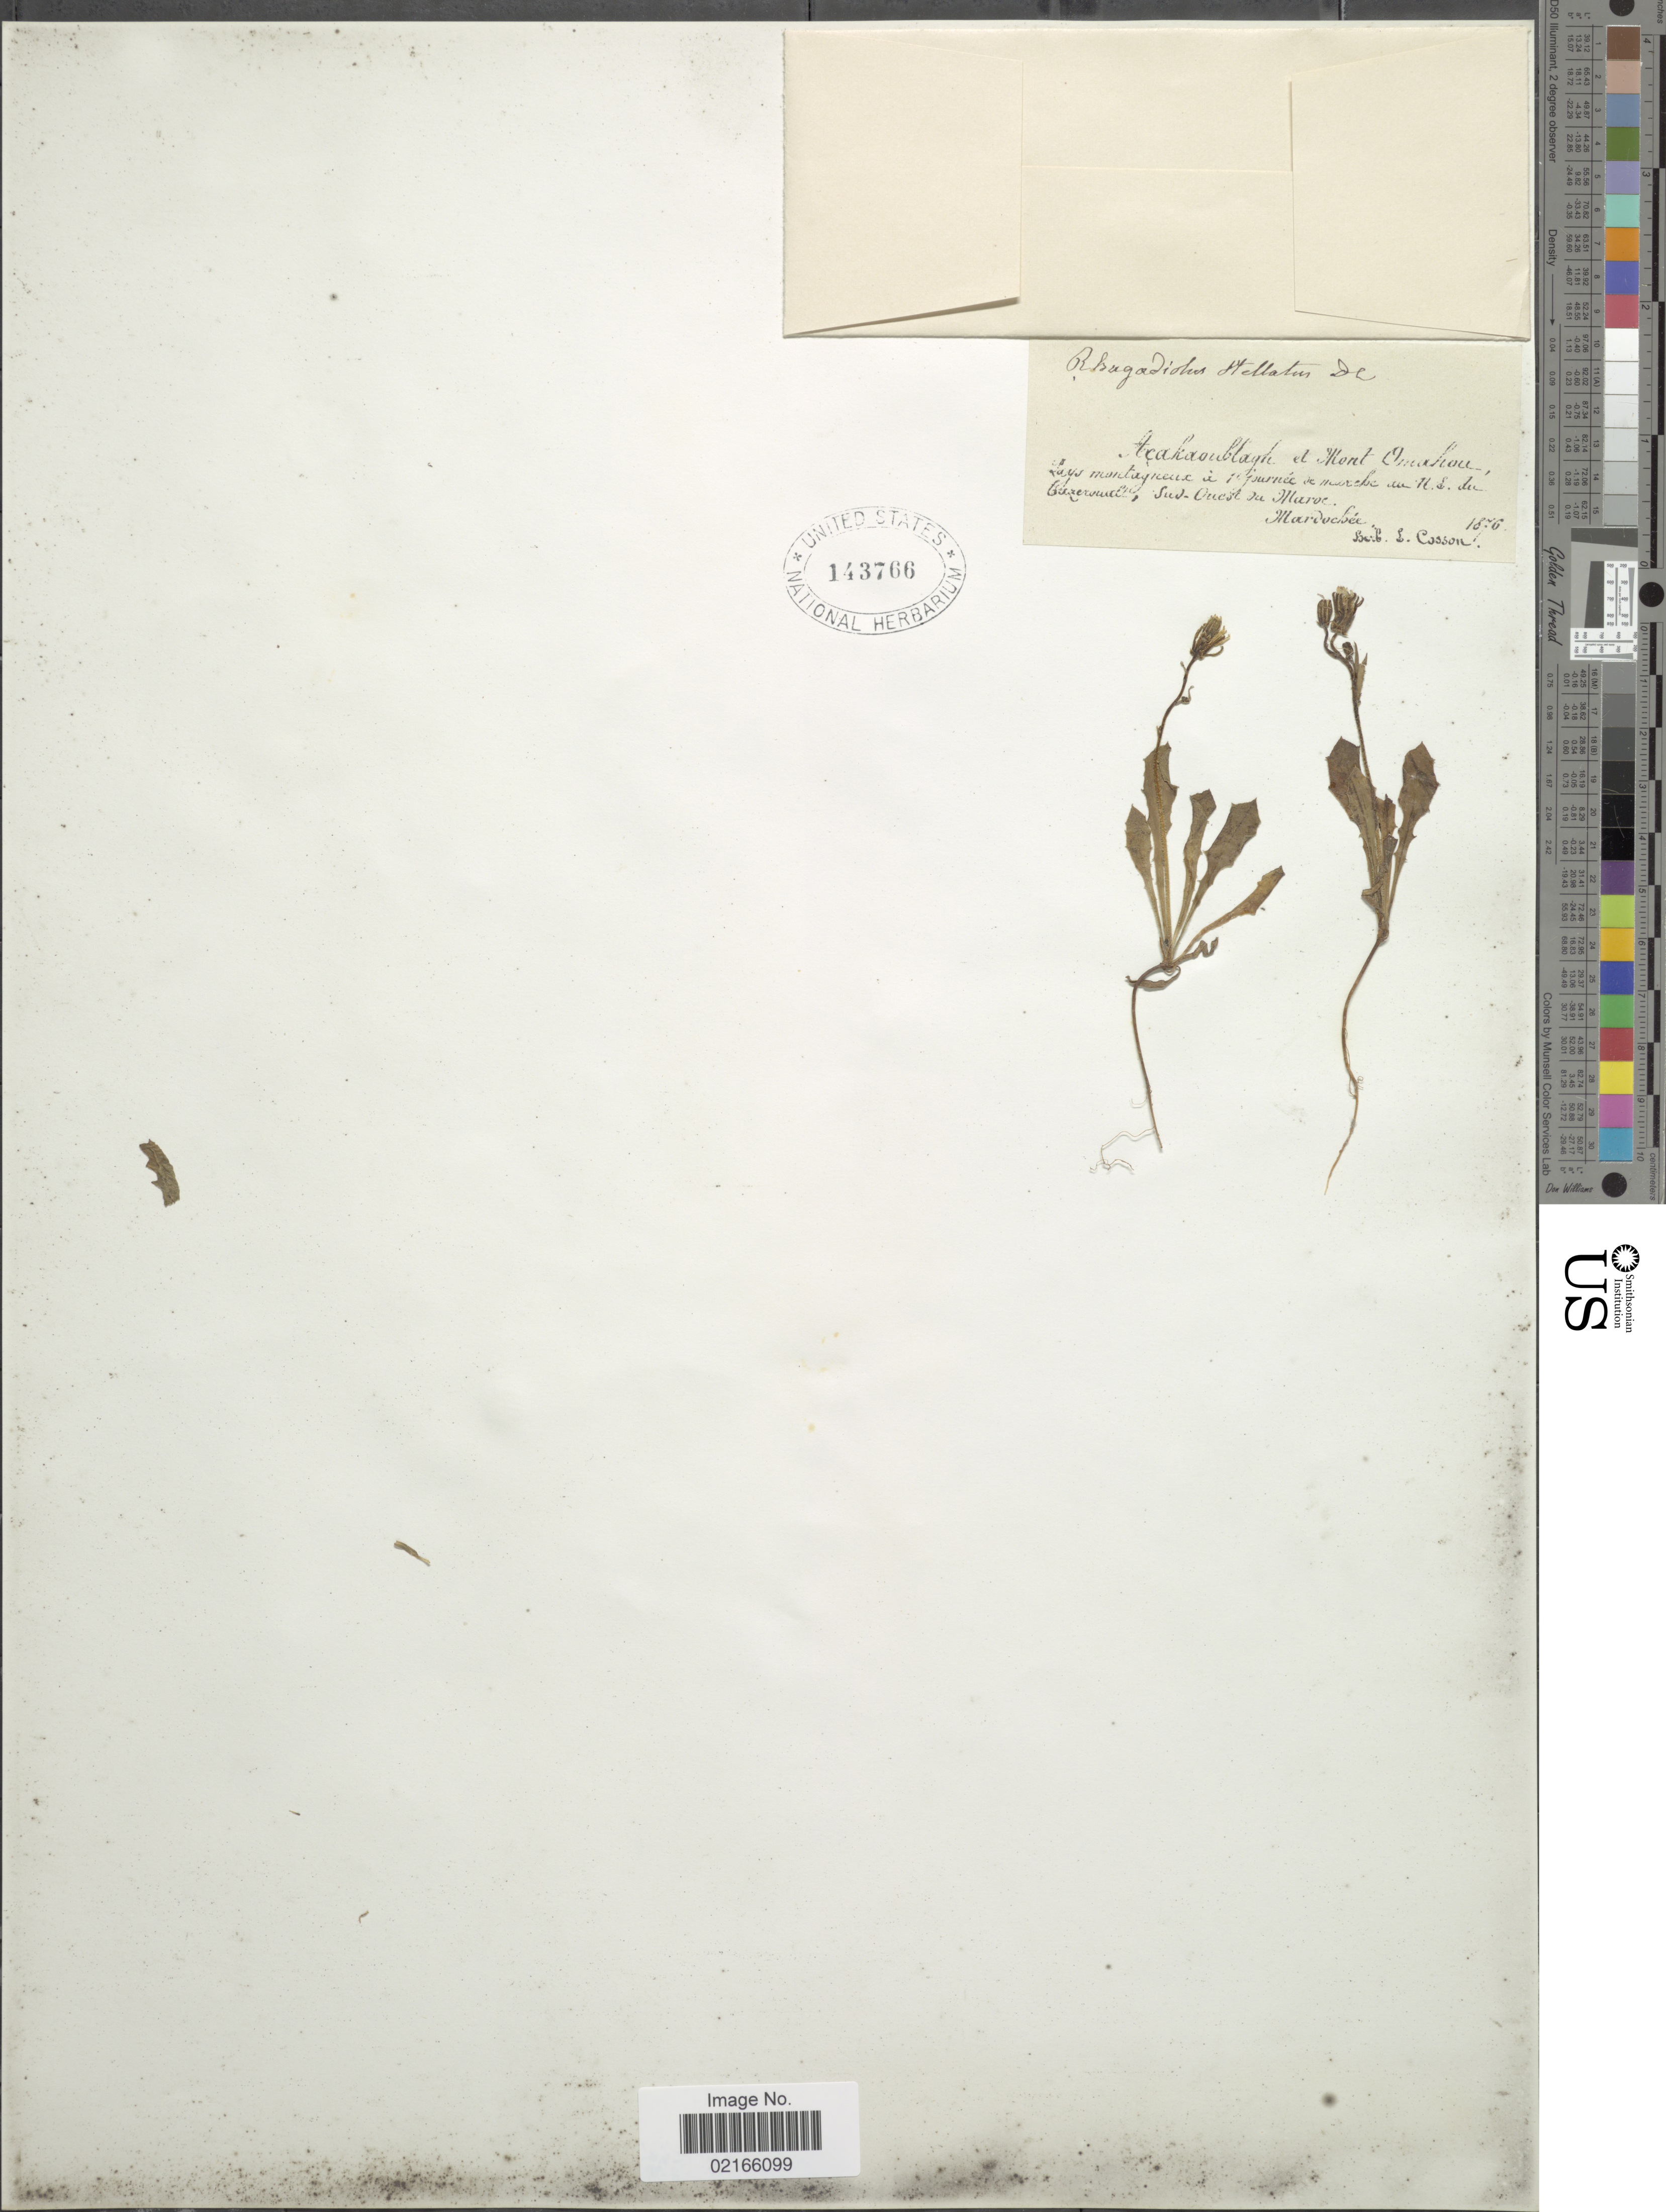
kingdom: Plantae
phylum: Tracheophyta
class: Magnoliopsida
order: Asterales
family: Asteraceae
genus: Rhagadiolus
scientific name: Rhagadiolus stellatus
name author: (L.) Gaertn.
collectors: Mardochee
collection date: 1876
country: Morocco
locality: Acakaoublagh et Mont Omahou, Pays montagneux a journée de marche au N.E. du Tazeroualt, Sud-Quest du Maroc.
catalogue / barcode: US 143766